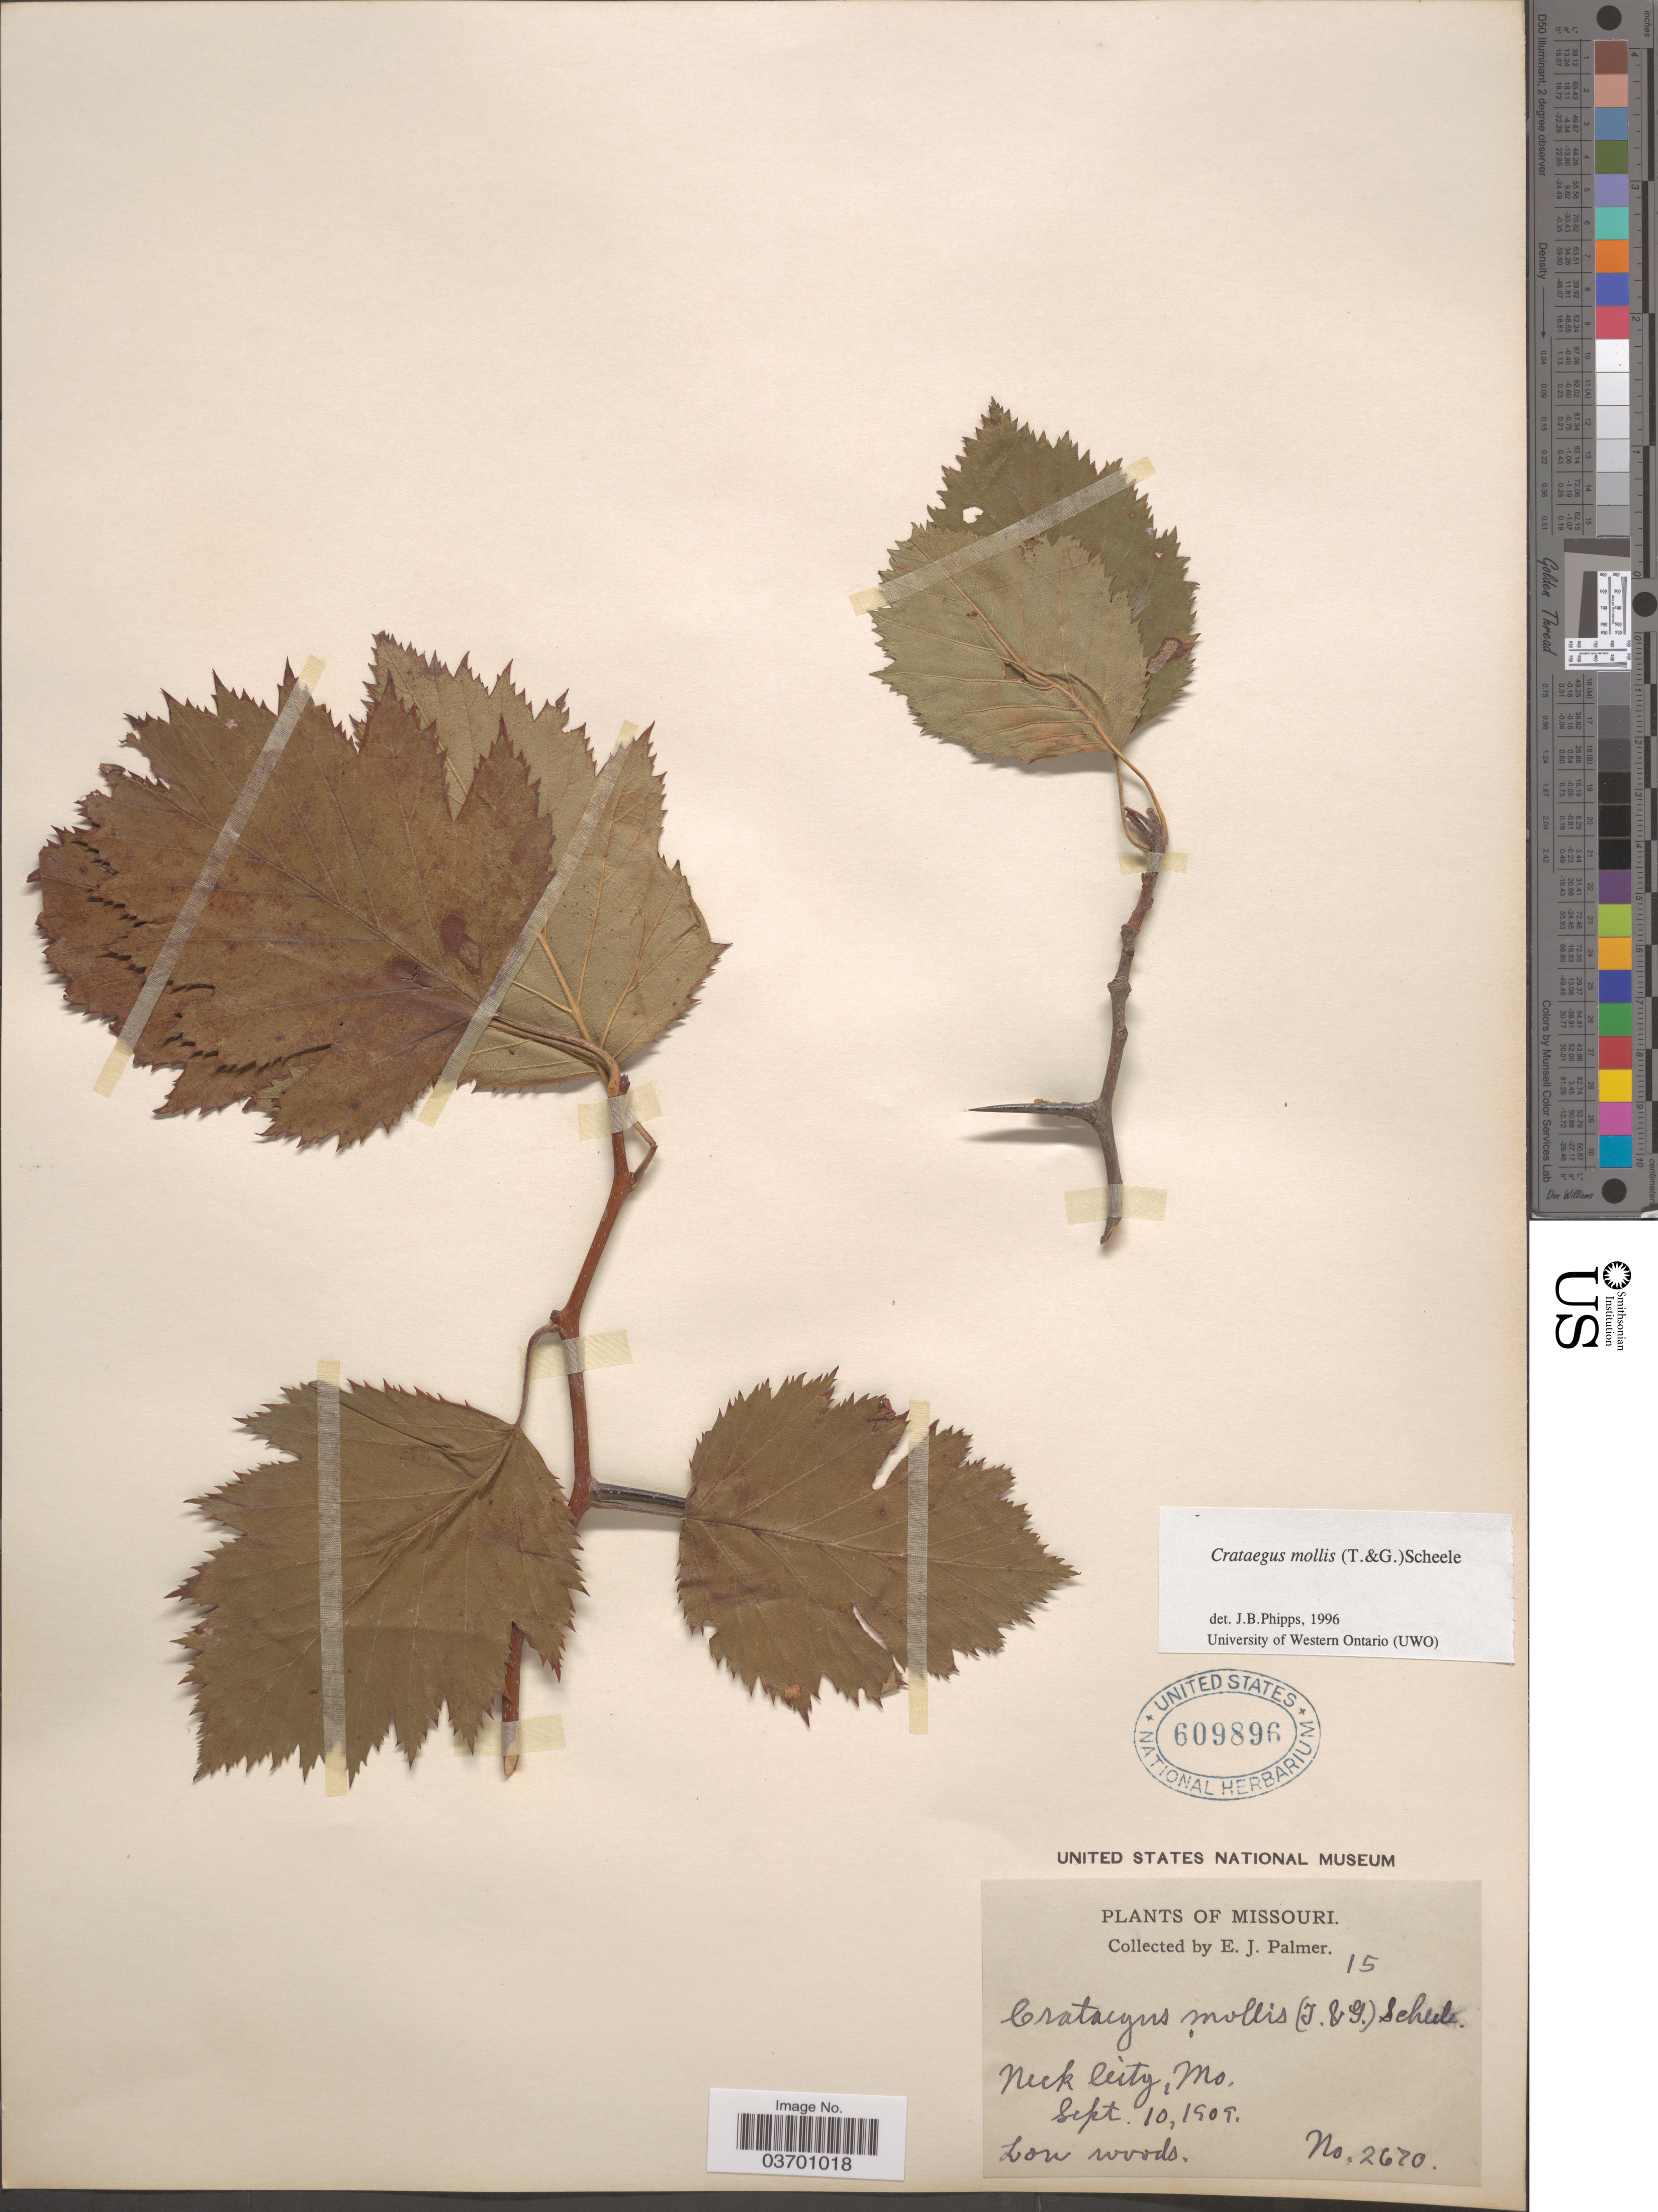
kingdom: Plantae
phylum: Tracheophyta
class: Magnoliopsida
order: Rosales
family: Rosaceae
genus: Crataegus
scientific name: Crataegus mollis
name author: (Torr. & A. Gray) Scheele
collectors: E. J. Palmer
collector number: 2670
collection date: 1909-09-10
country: United States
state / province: Missouri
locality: Neck City.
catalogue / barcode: US 609896